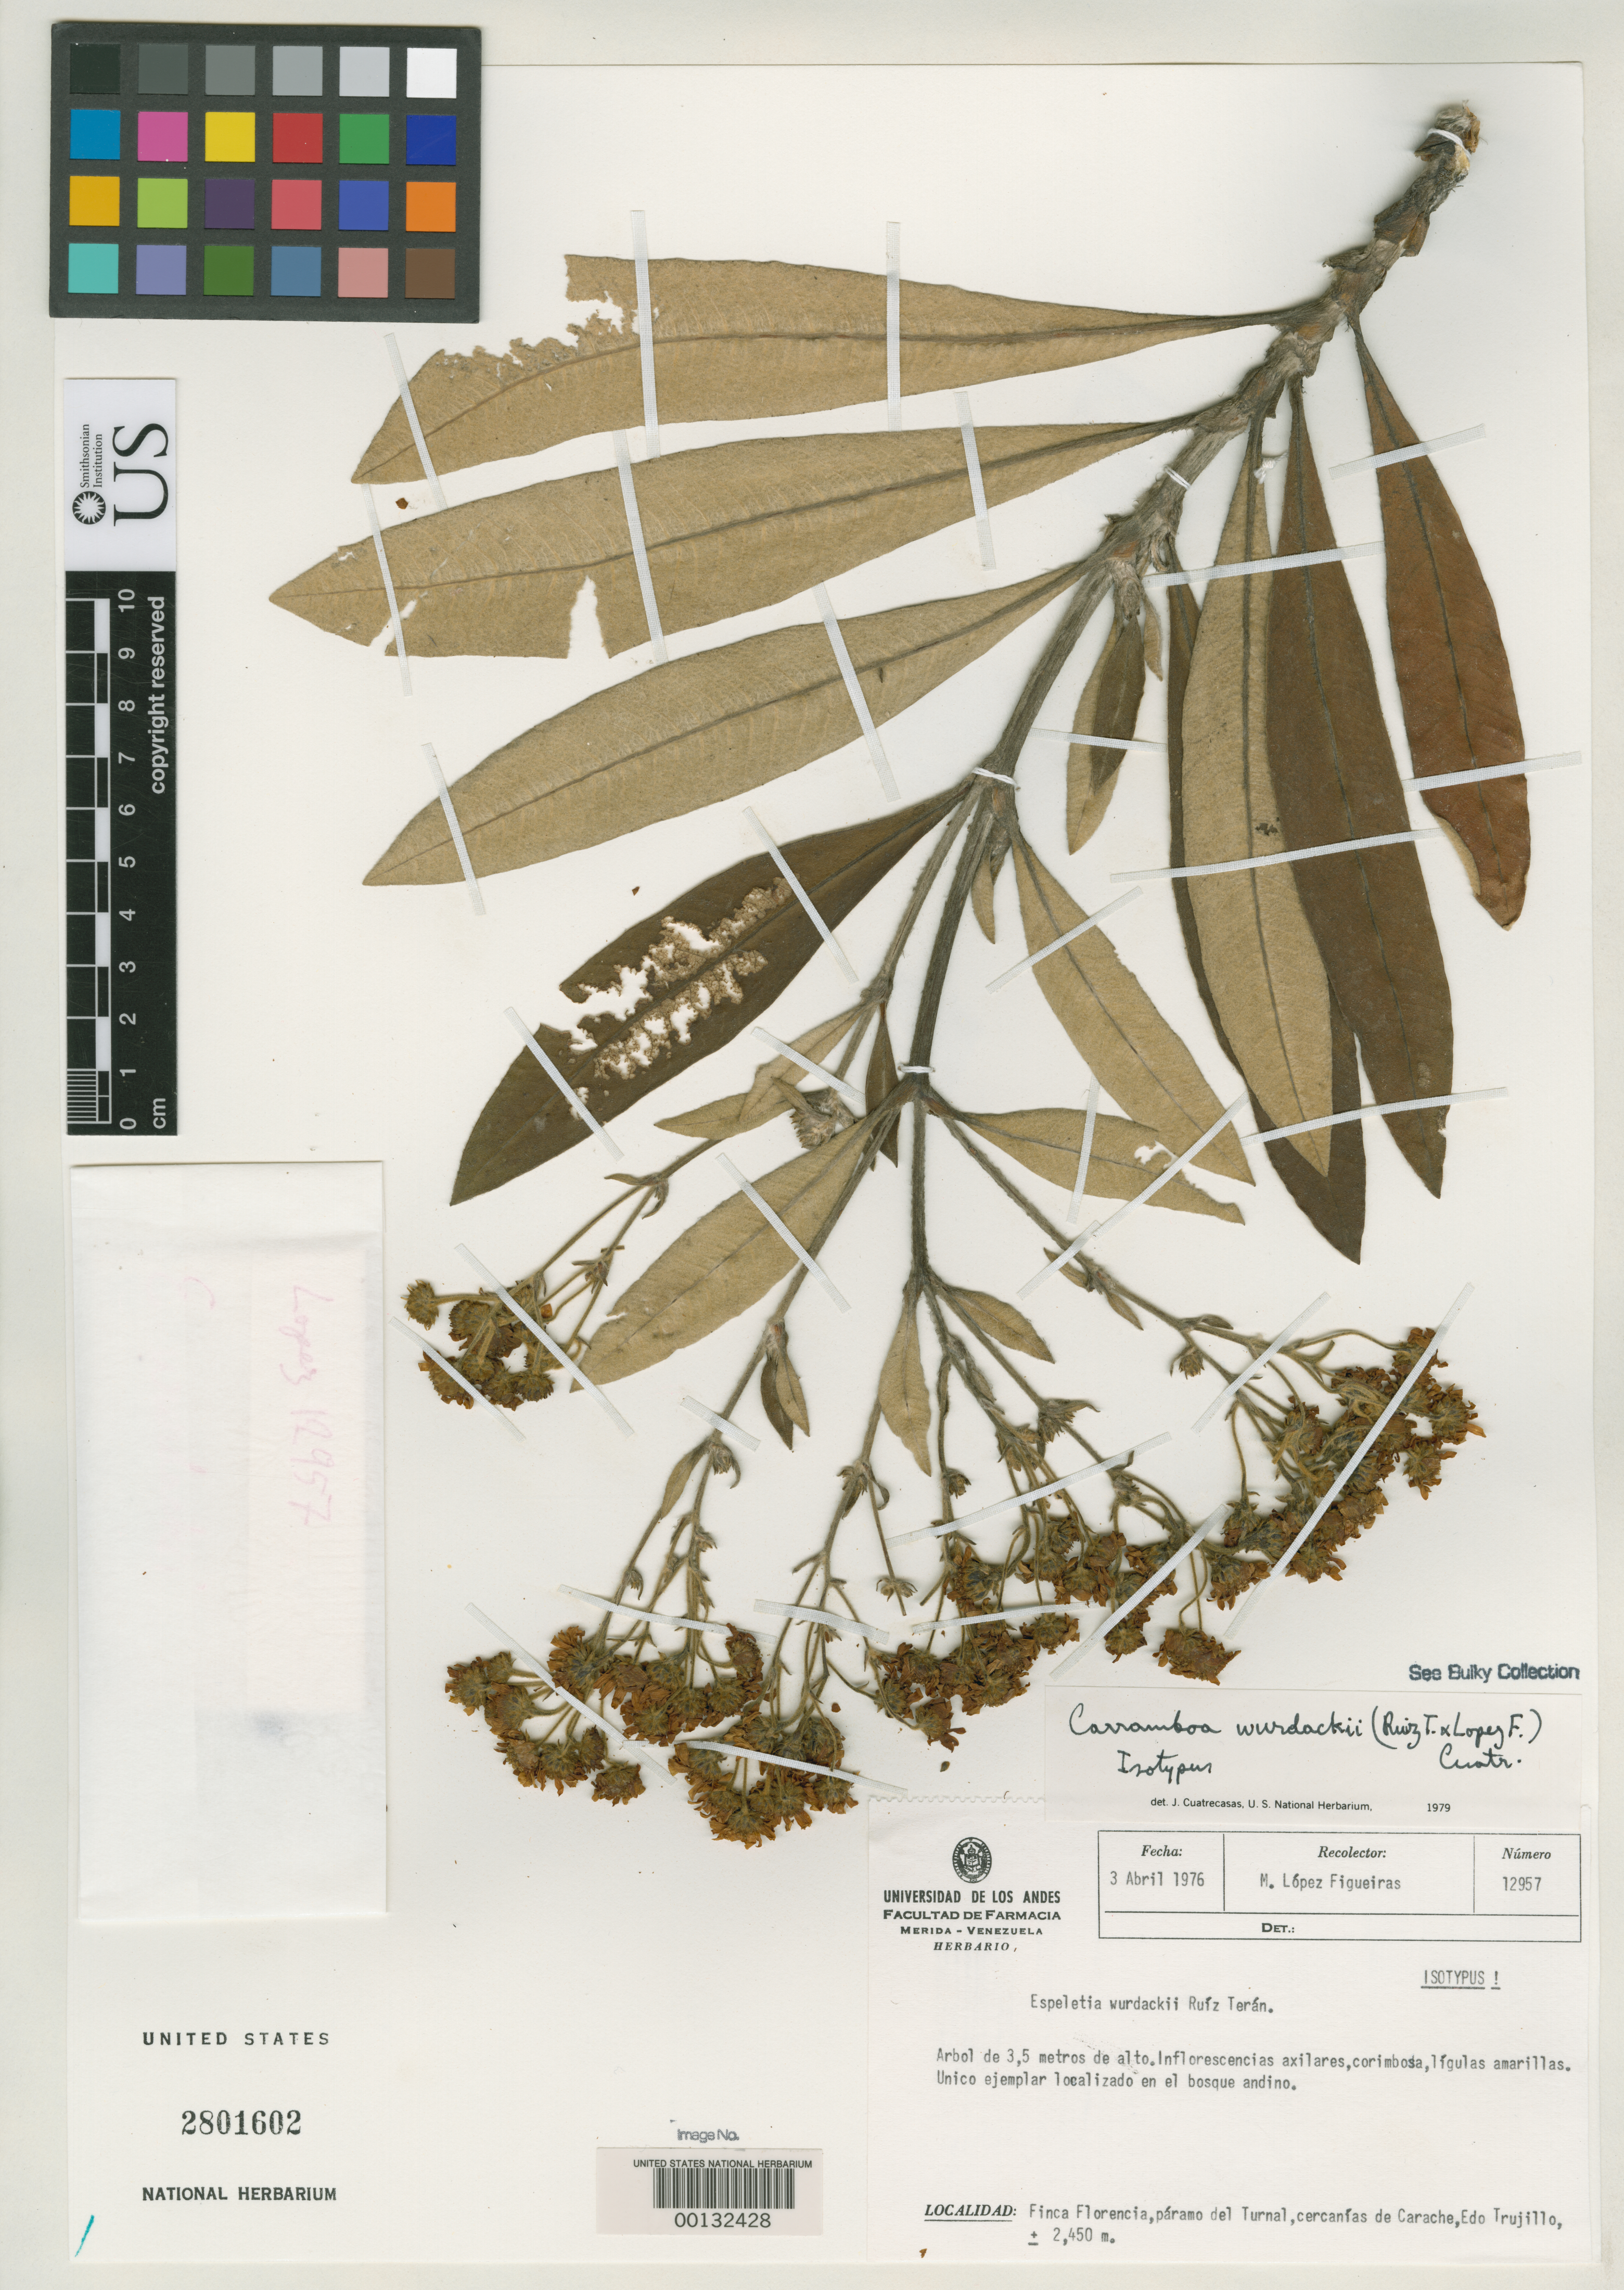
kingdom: Plantae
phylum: Tracheophyta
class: Magnoliopsida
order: Asterales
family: Asteraceae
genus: Espeletia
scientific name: Espeletia wurdackii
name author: Ruíz-Terán & López Fig.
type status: Isotype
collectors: M. López Figueiras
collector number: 12957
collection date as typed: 30 Apr 1976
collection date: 1976-04-30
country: Venezuela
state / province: Trujillo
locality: Finca Florencia, Páramo del Turnal, cercanias de Carache. [Finca Florencia, Páramo del Turnal, vicinity of Carache.]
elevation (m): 2450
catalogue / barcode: US 2801602